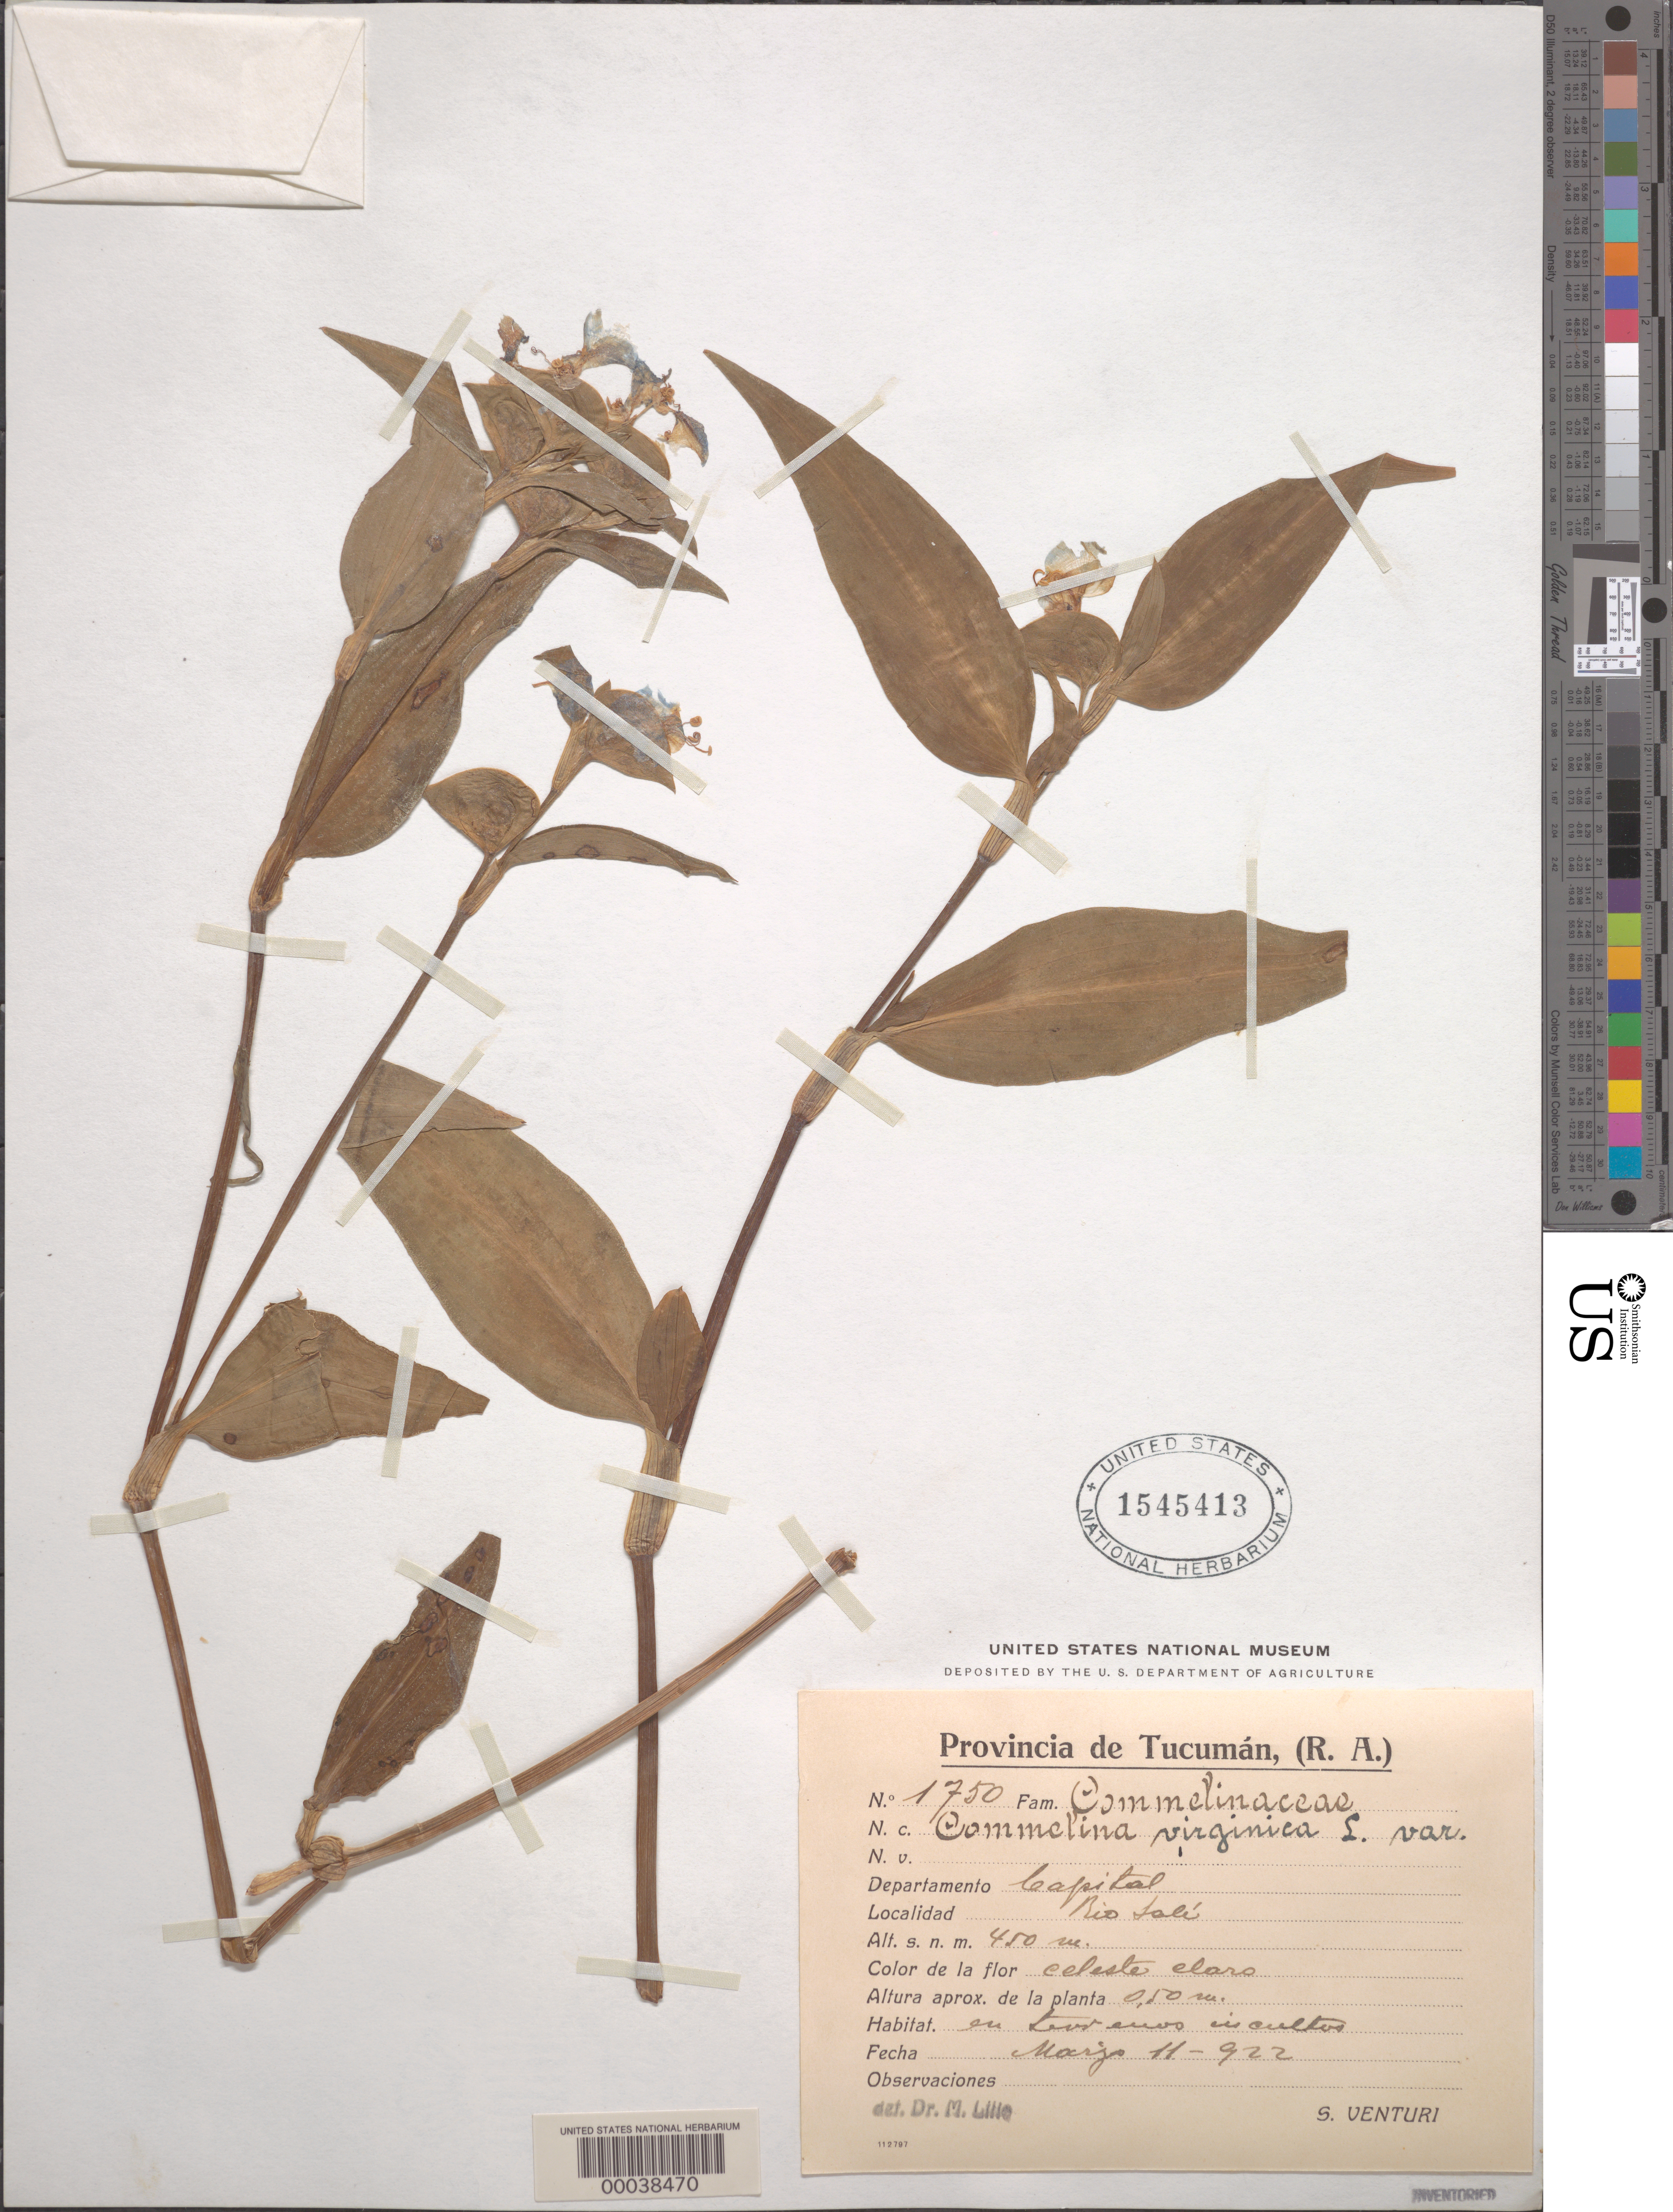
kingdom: Plantae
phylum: Tracheophyta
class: Liliopsida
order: Commelinales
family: Commelinaceae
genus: Commelina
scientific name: Commelina erecta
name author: L.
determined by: Faden, Robert B., (US), Smithsonian Institution - National Museum of Natural History (UNITED STATES)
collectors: S. Venturi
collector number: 1750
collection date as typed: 11 Mar 1922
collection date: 1922-03-11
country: Argentina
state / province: Tucumán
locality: Rio Lali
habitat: Uncultivated land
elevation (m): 450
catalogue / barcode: US 1545413